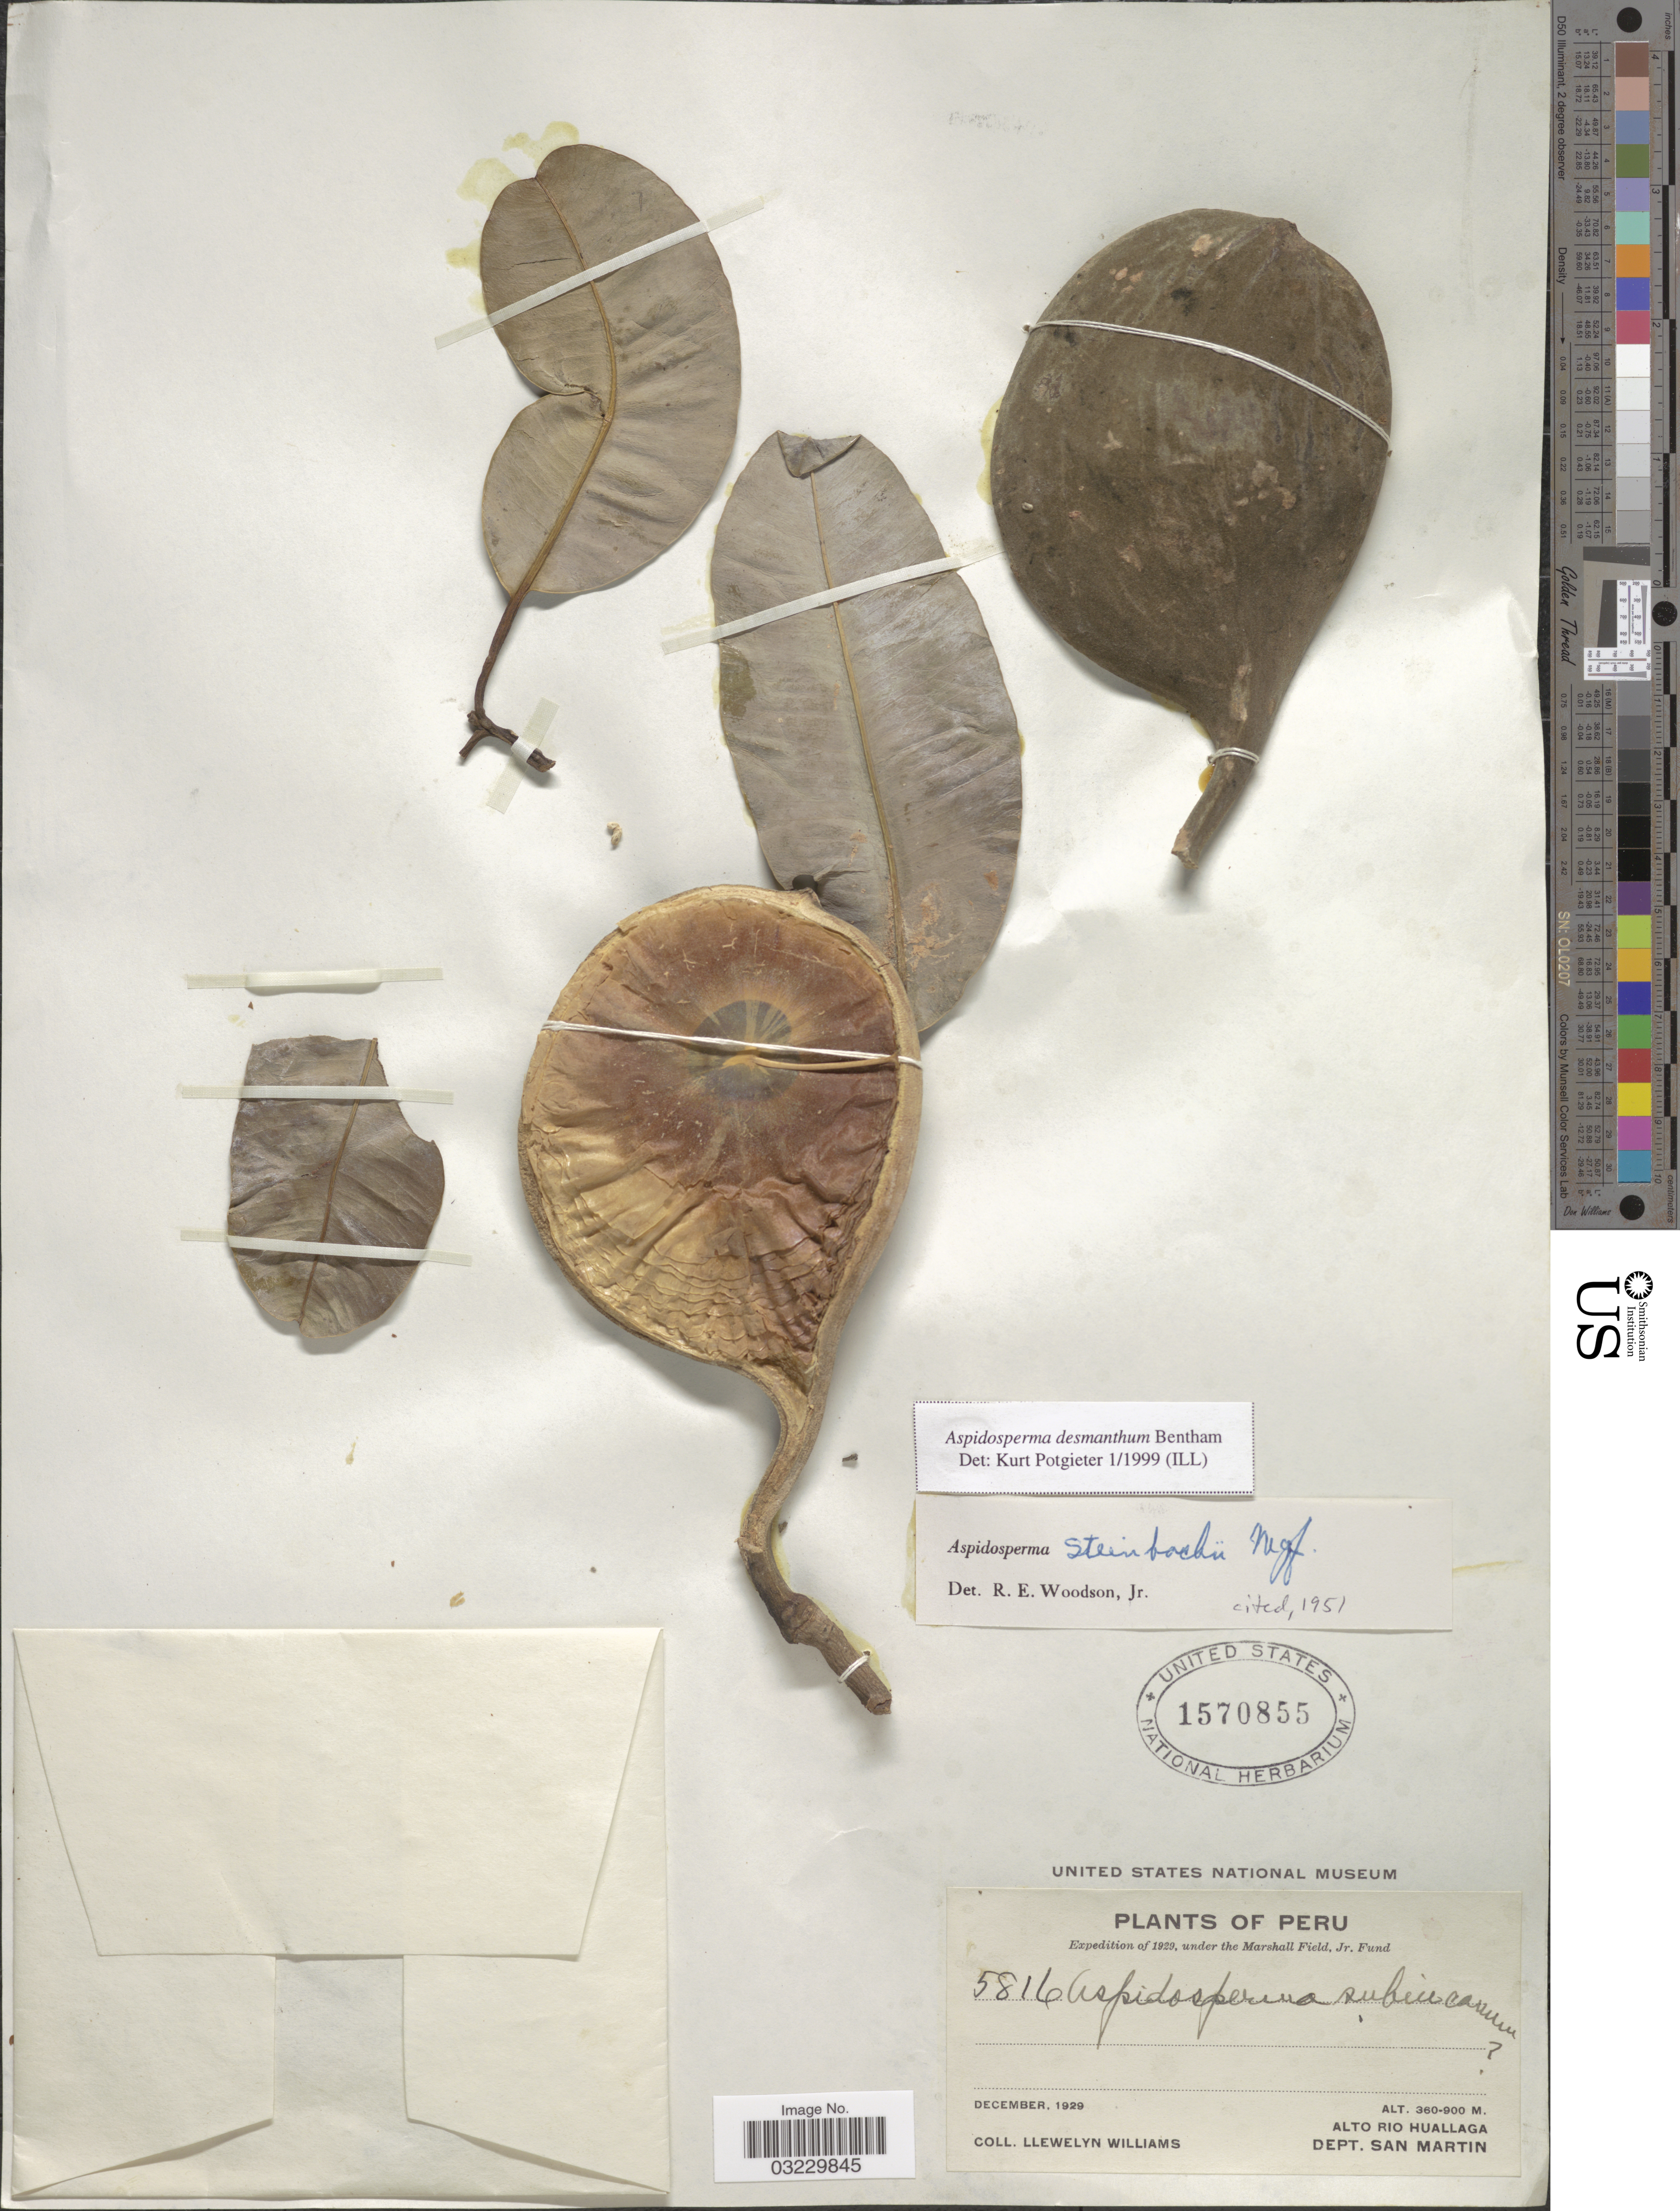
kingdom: Plantae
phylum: Tracheophyta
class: Magnoliopsida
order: Gentianales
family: Apocynaceae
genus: Aspidosperma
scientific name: Aspidosperma desmanthum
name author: Benth. ex Müll. Arg.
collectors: Ll. Williams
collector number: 5816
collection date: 1929-12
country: Peru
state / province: San Martín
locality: Alto Rio Huallaga. Dept. San Martin.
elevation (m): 360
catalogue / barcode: US 1570855